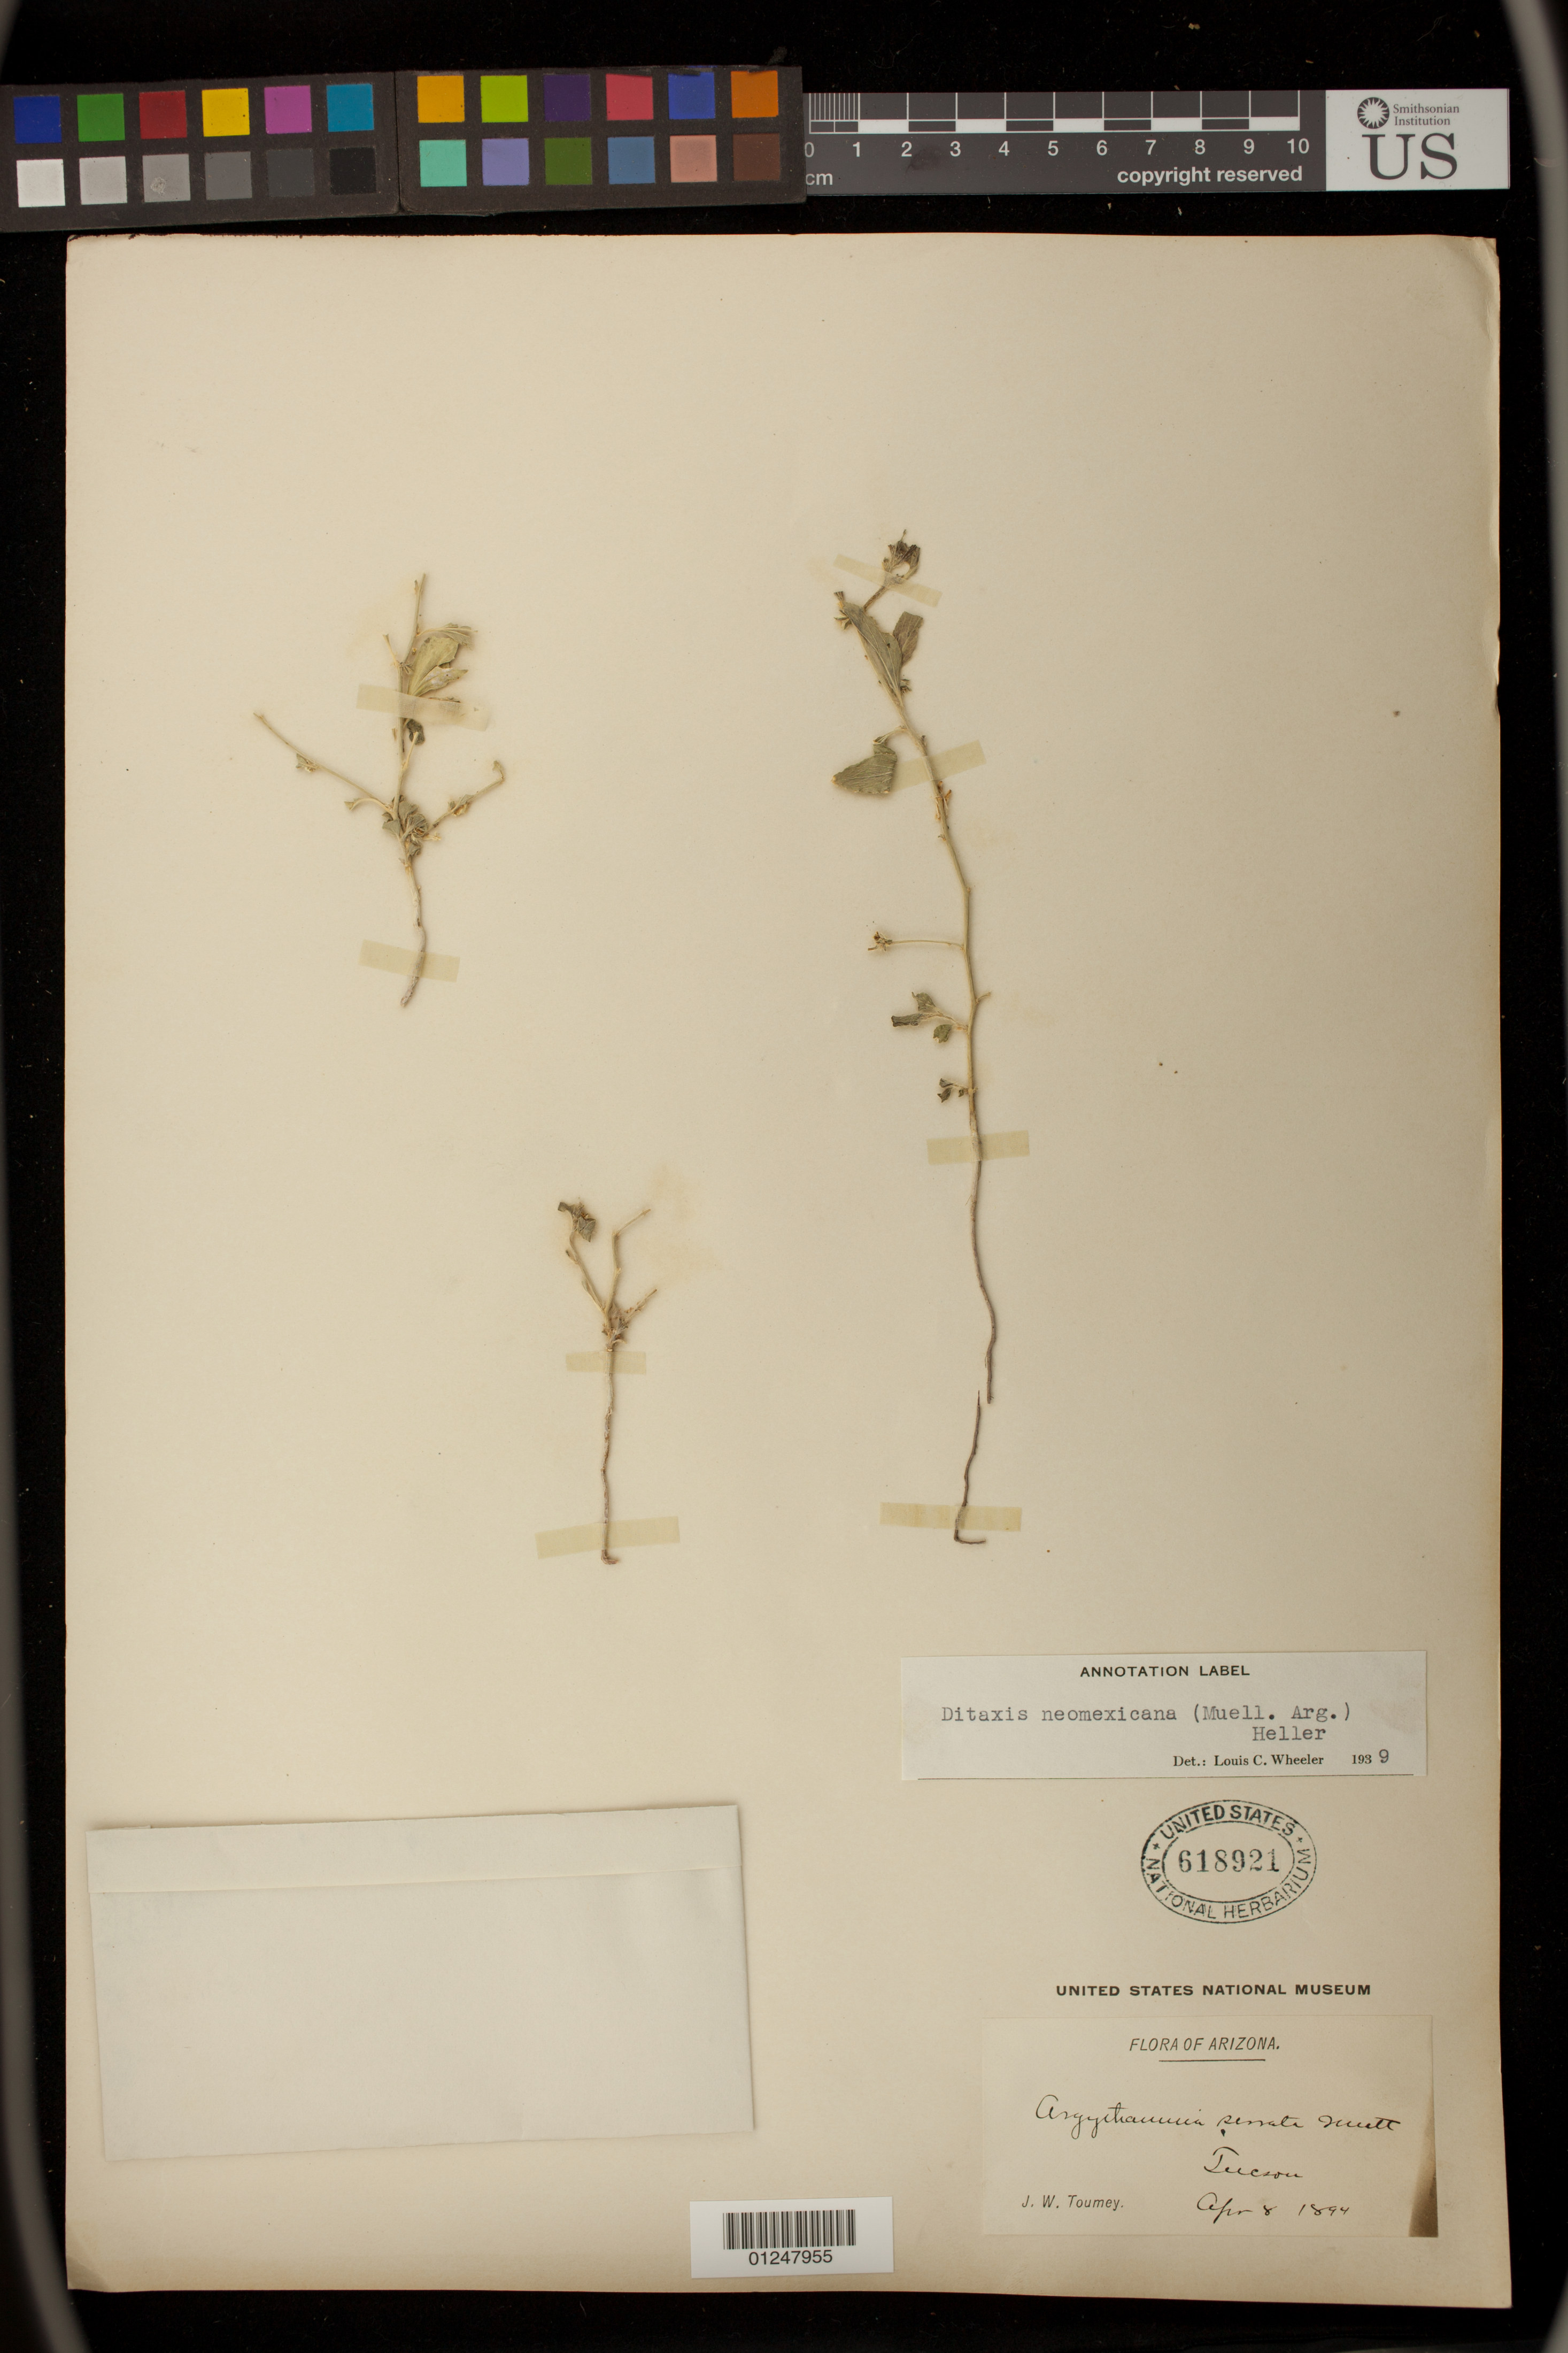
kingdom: Plantae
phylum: Tracheophyta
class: Magnoliopsida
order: Malpighiales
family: Euphorbiaceae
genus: Argythamnia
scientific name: Argythamnia serrata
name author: (Torr.) Müll. Arg.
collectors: J. W. Toumey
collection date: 1894-04-08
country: United States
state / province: Arizona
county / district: Pima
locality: Tucson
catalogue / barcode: US 618921